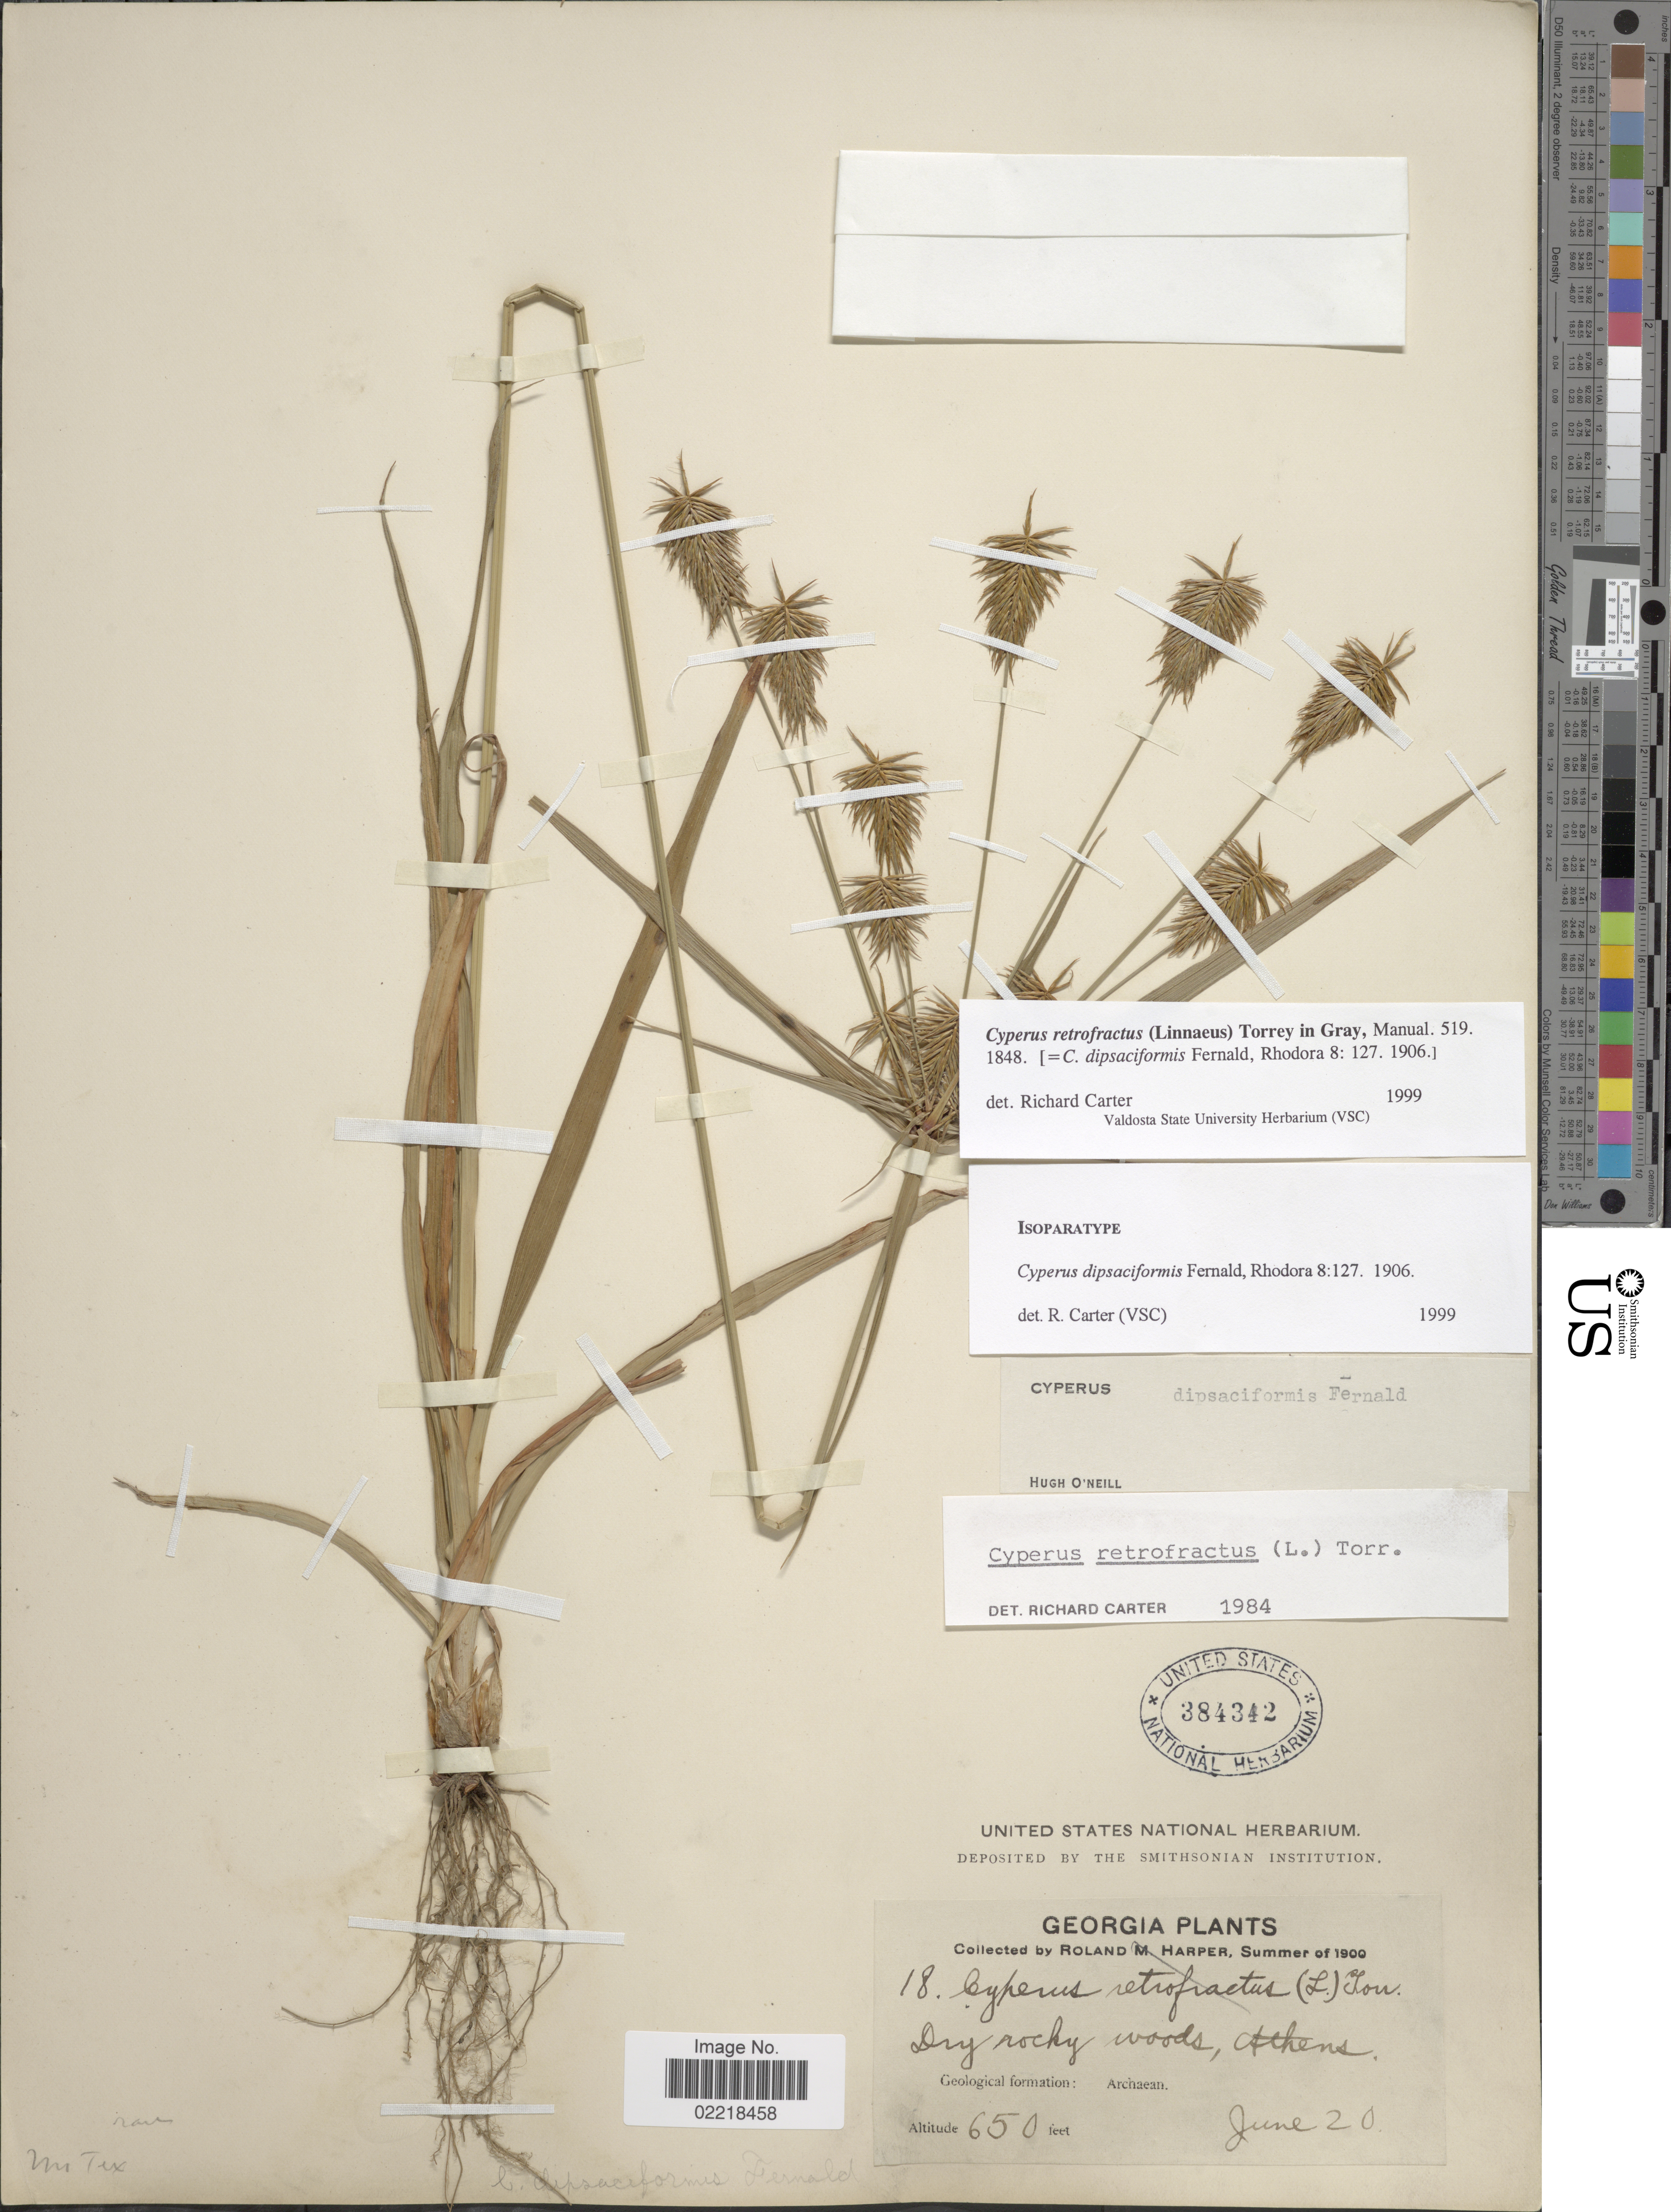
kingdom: Plantae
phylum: Tracheophyta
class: Liliopsida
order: Poales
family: Cyperaceae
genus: Cyperus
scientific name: Cyperus retrofractus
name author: (L.) Torr.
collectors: R. M. Harper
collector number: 18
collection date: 1900-06-20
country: United States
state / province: Georgia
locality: Dry rocky woods, Athens, Archaean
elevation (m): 198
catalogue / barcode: US 384342